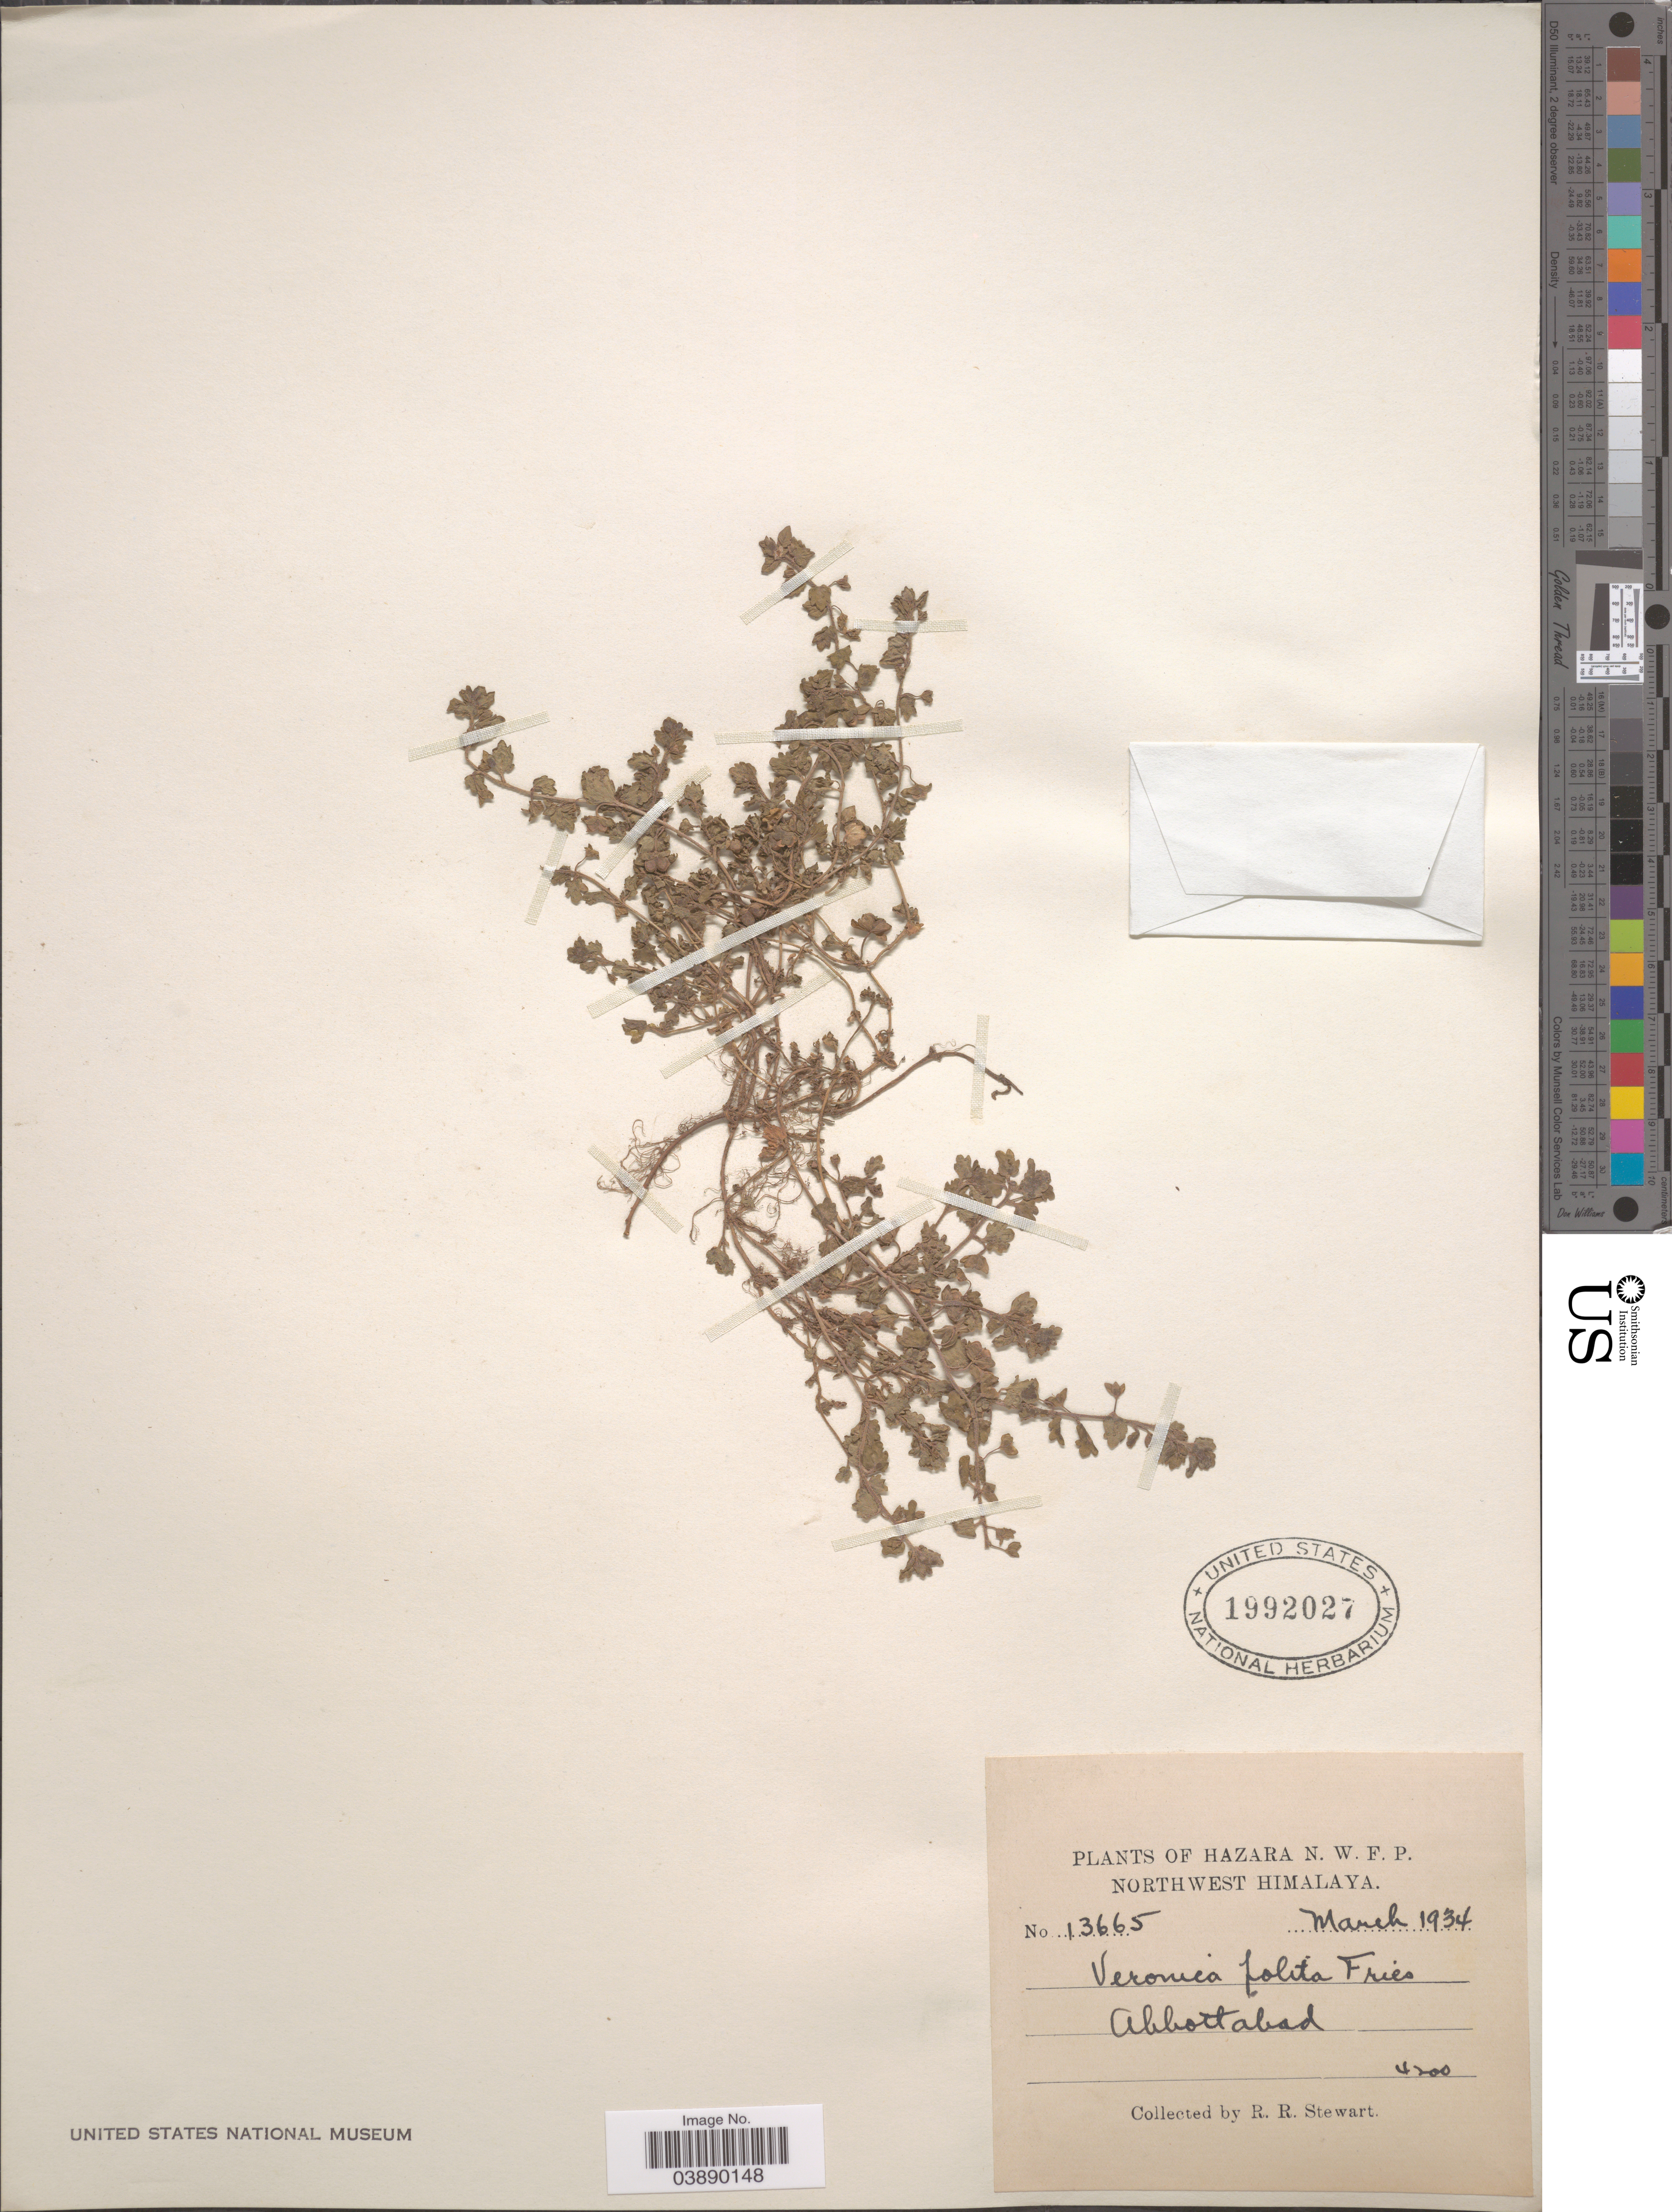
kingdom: Plantae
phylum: Tracheophyta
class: Magnoliopsida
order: Lamiales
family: Plantaginaceae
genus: Veronica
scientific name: Veronica didyma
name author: Ten.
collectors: R. Stewart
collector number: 13665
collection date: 1934-03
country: Pakistan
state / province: Khyber Pakhtunkhwa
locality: Hazara N.W. F. P. Northwest Himalaya. Abbottabad.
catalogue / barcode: US 1992027